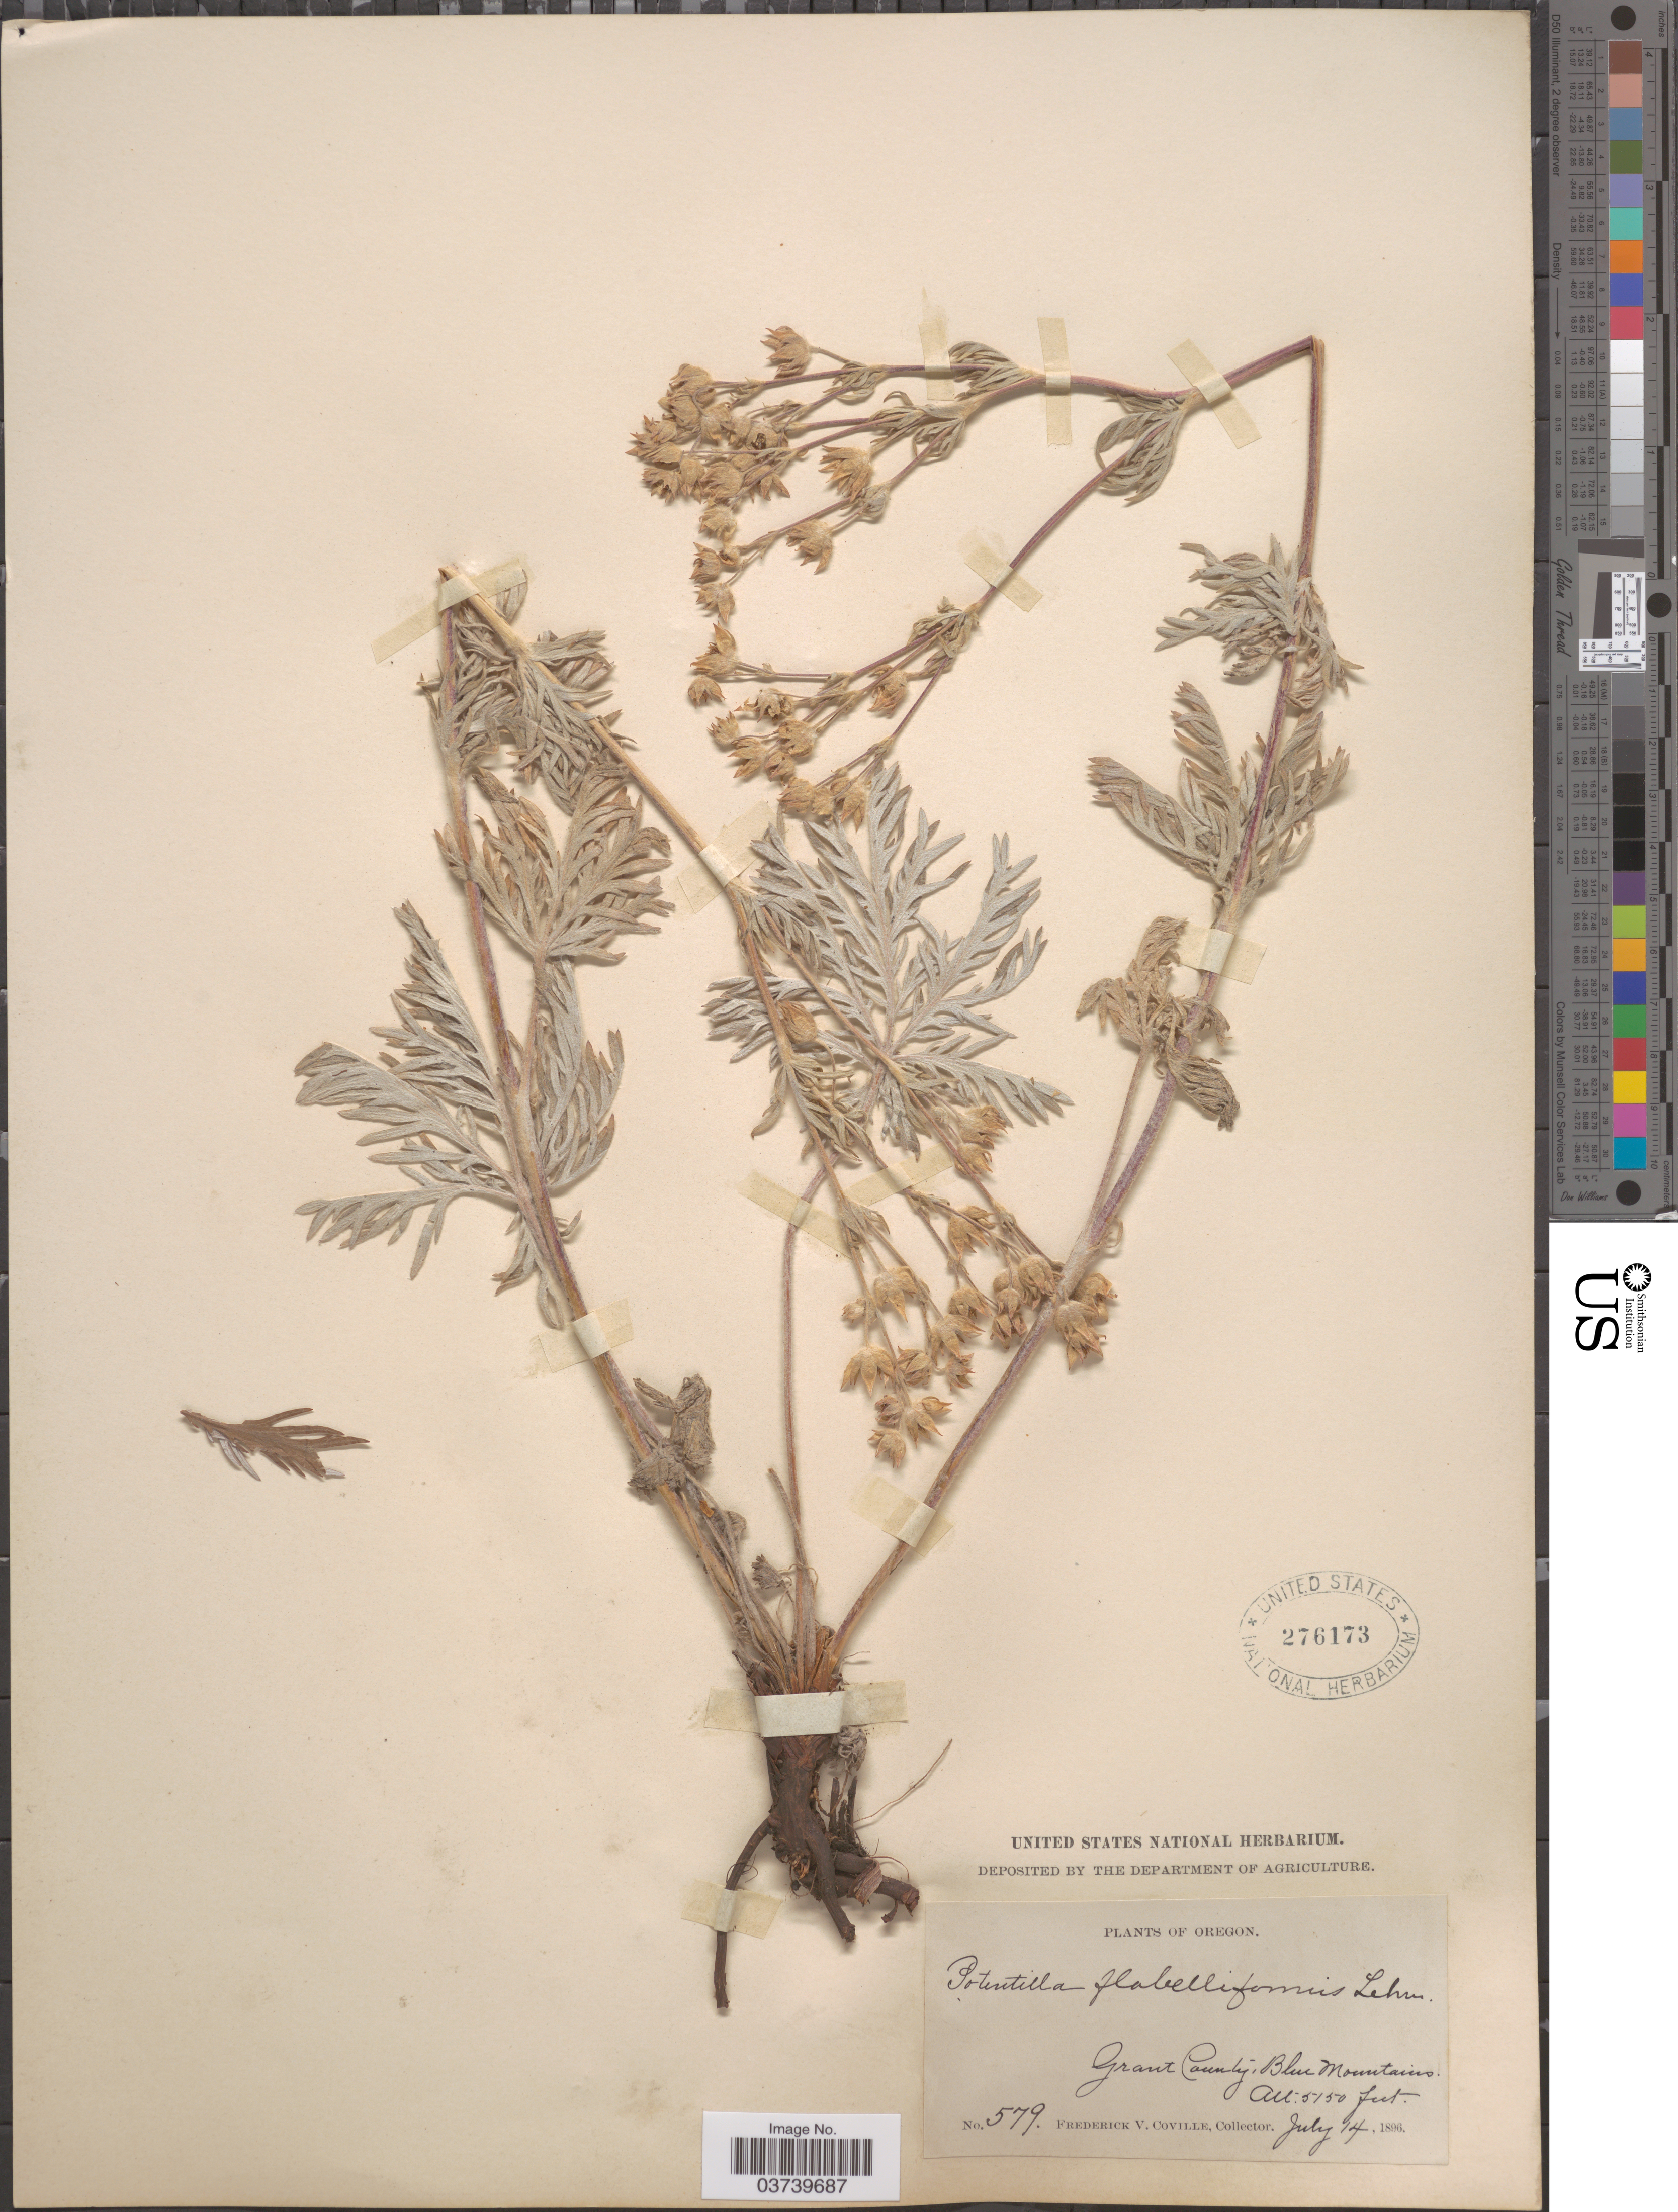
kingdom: Plantae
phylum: Tracheophyta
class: Magnoliopsida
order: Rosales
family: Rosaceae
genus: Potentilla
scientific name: Potentilla gracilis var. flabelliformis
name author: (Lehm.) Nutt.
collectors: F. V. Coville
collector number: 579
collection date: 1896-07-14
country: United States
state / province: Oregon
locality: Grant County, Blue Mountains.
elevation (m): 1570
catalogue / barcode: US 276173